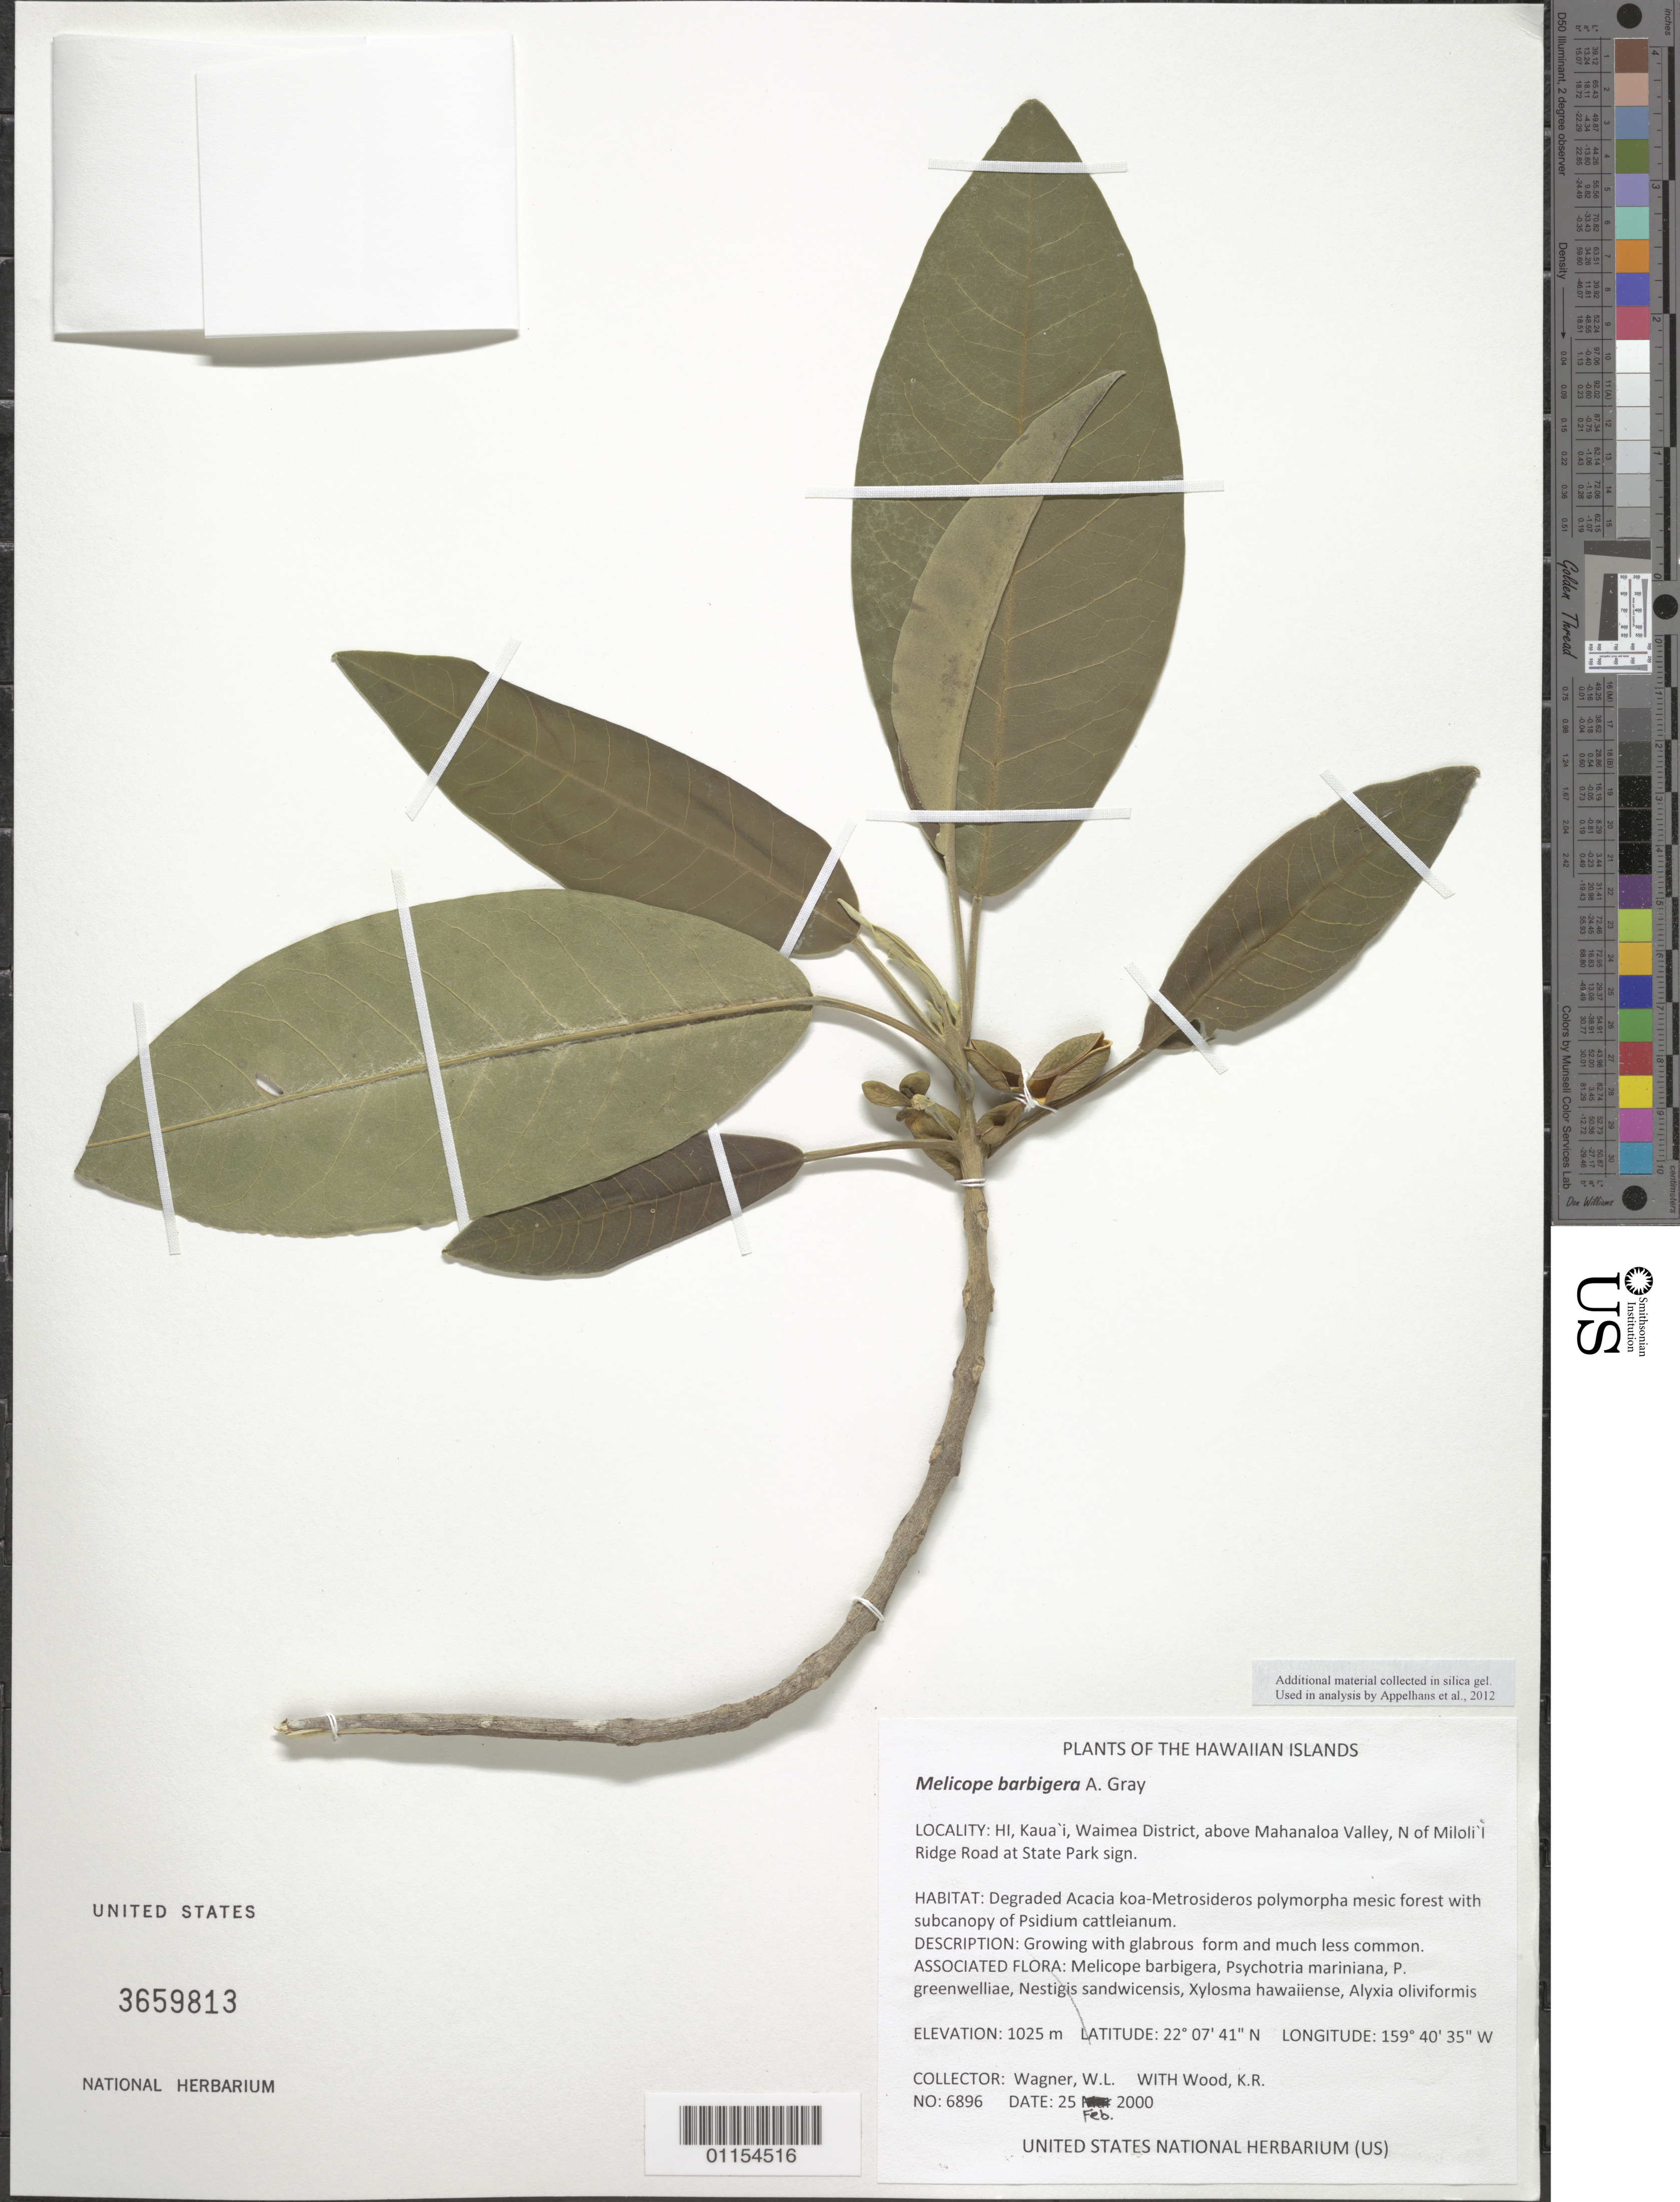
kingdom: Plantae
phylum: Tracheophyta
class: Magnoliopsida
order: Sapindales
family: Rutaceae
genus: Melicope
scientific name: Melicope barbigera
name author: A. Gray in Wilkes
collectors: W. L. Wagner & K. R. Wood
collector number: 6896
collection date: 2000-02-25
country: United States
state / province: Hawaii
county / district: Kauai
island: Kaua'i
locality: Waimea District, above Mahanaloa Valley, N of Miloli'i ridge road at State Park Sign.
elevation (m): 1025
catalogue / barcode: US 3659813